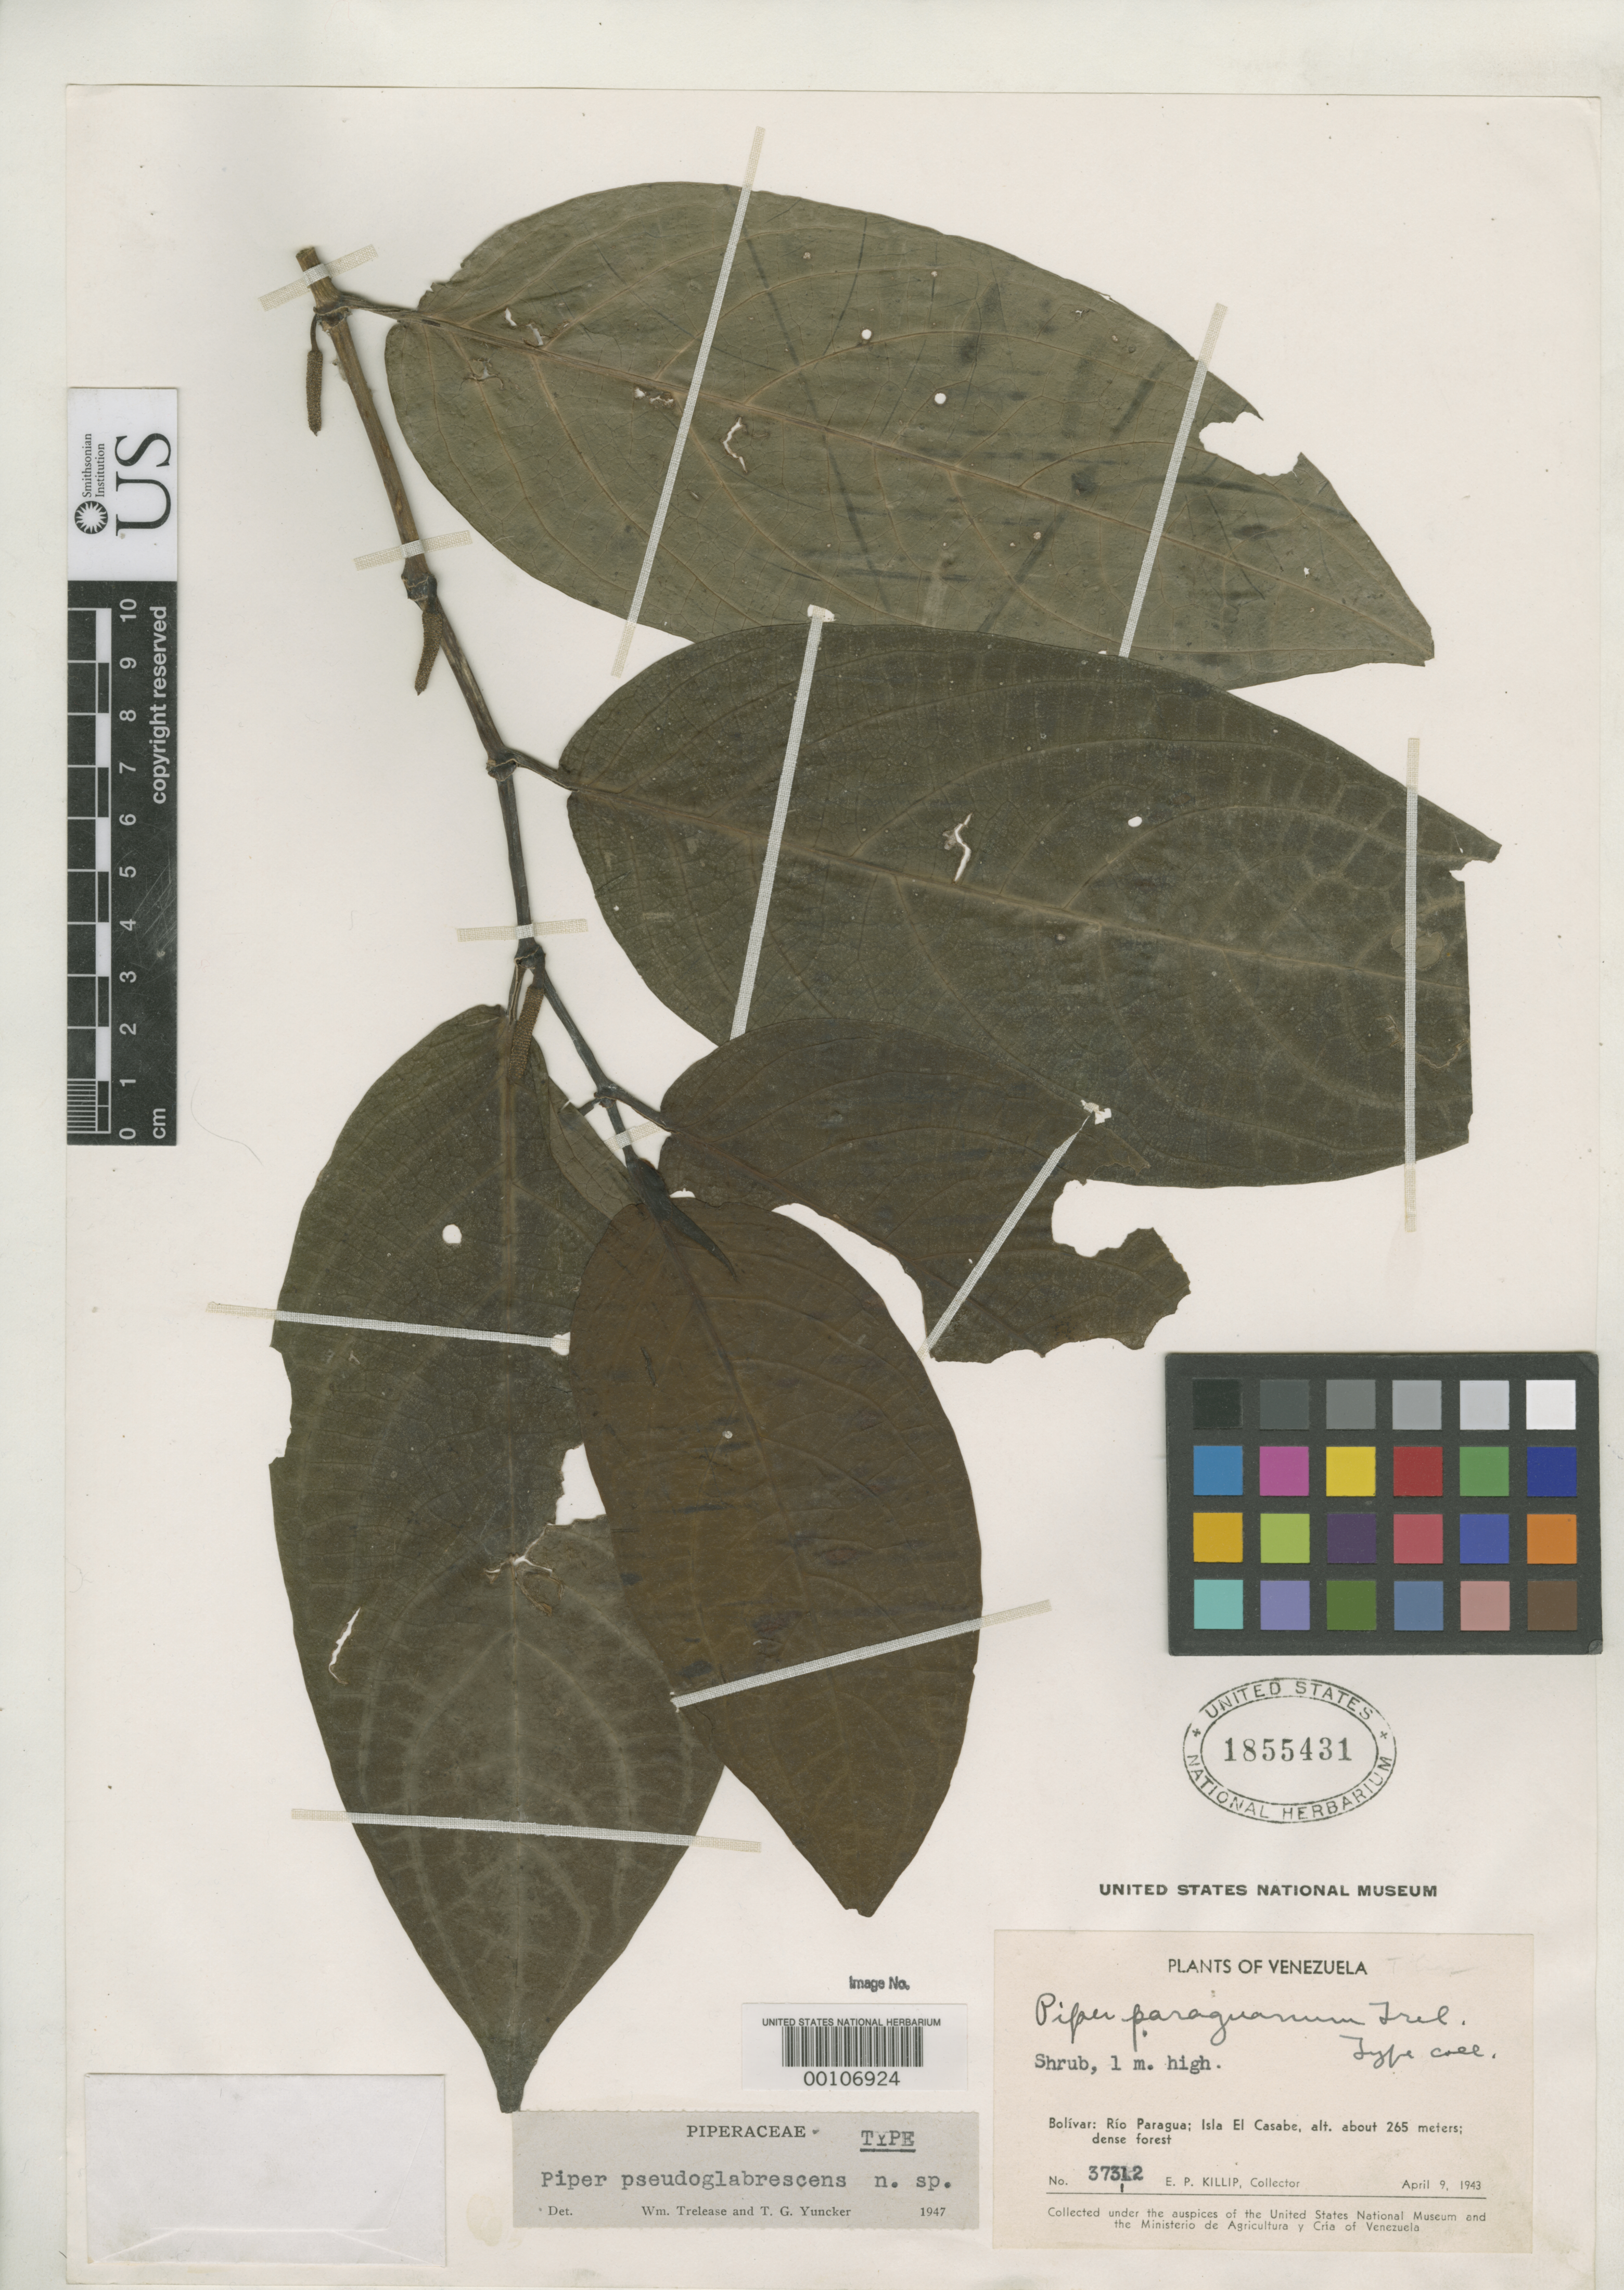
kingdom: Plantae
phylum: Tracheophyta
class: Magnoliopsida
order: Piperales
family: Piperaceae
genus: Piper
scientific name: Piper pseudoglabrescens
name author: Trel. & Yunck.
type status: Holotype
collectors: E. P. Killip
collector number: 37312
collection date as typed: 09 Apr 1943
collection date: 1943-04-09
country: Venezuela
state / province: Bolivar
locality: Rio Paragua, Isla El Casabe.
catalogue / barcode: US 1855431